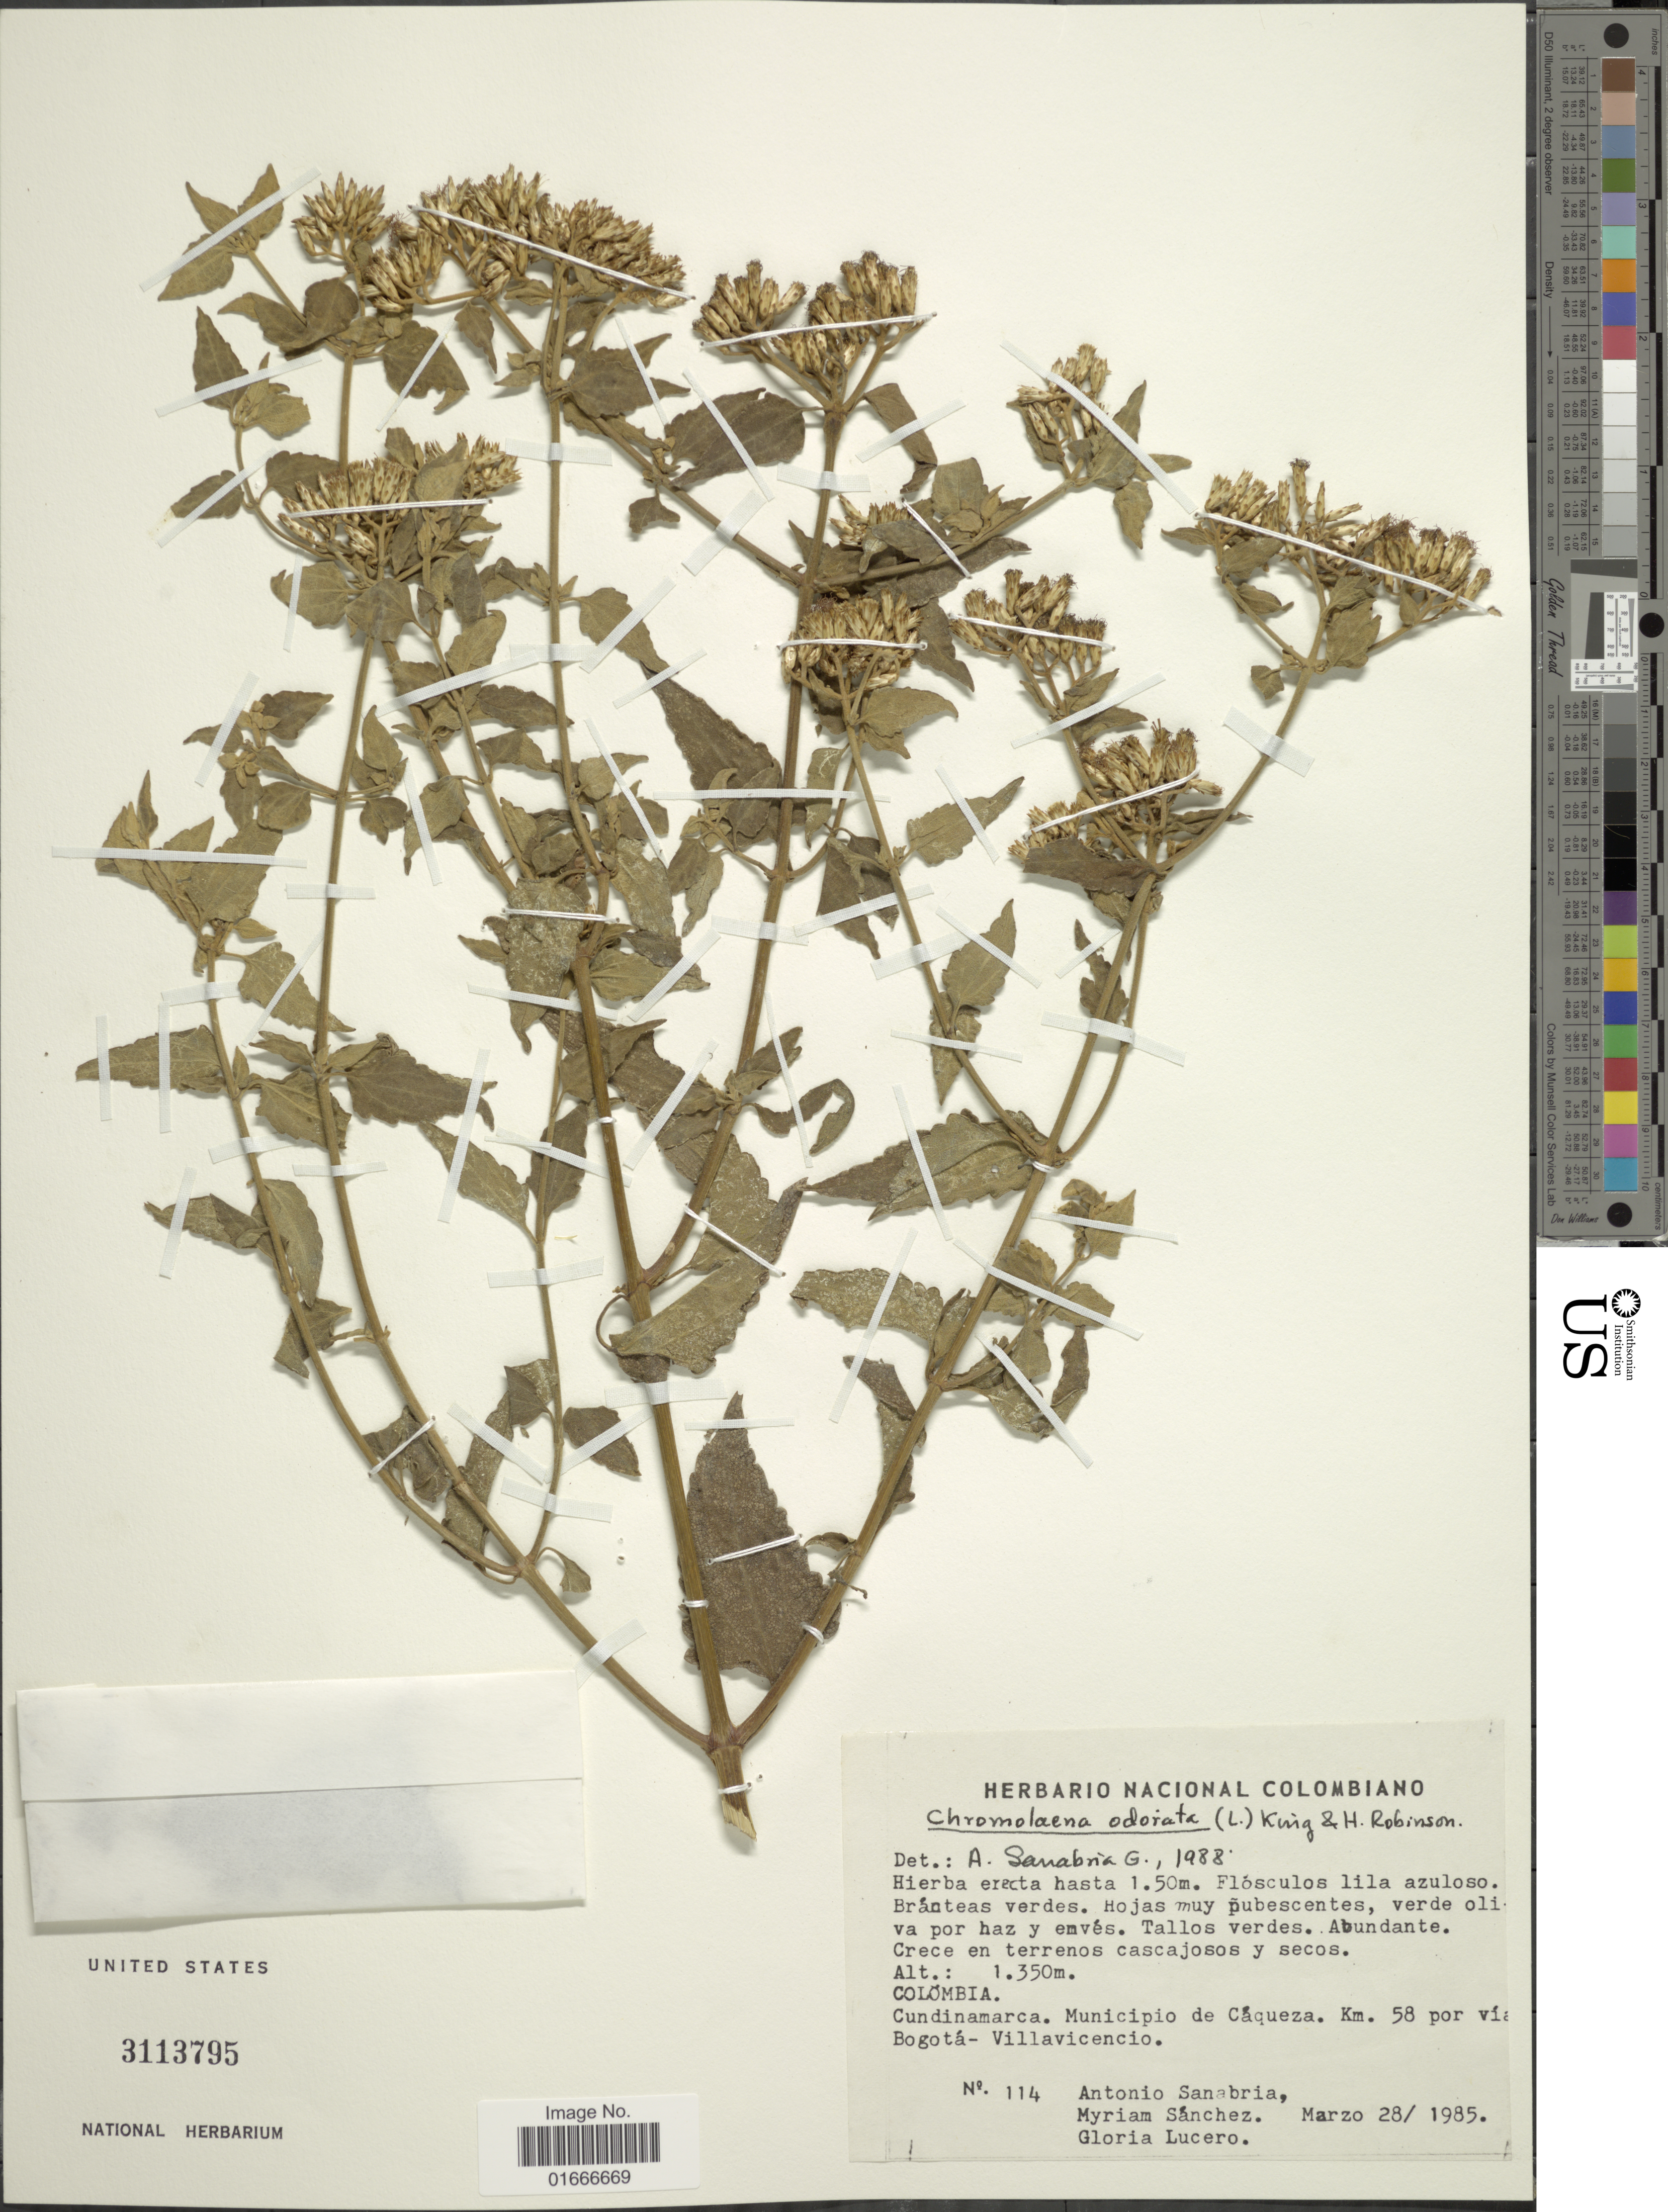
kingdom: Plantae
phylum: Tracheophyta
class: Magnoliopsida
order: Asterales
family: Asteraceae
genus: Chromolaena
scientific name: Chromolaena odorata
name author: (L.) R.M. King & H. Rob.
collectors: A. Sanabria G., M. Sánchez & G. Lucero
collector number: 114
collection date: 1985-03-28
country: Colombia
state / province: Cundinamarca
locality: Municipio de Caqueza, km 58 por via Bogota-Villavicencio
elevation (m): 1350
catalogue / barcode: US 3113795